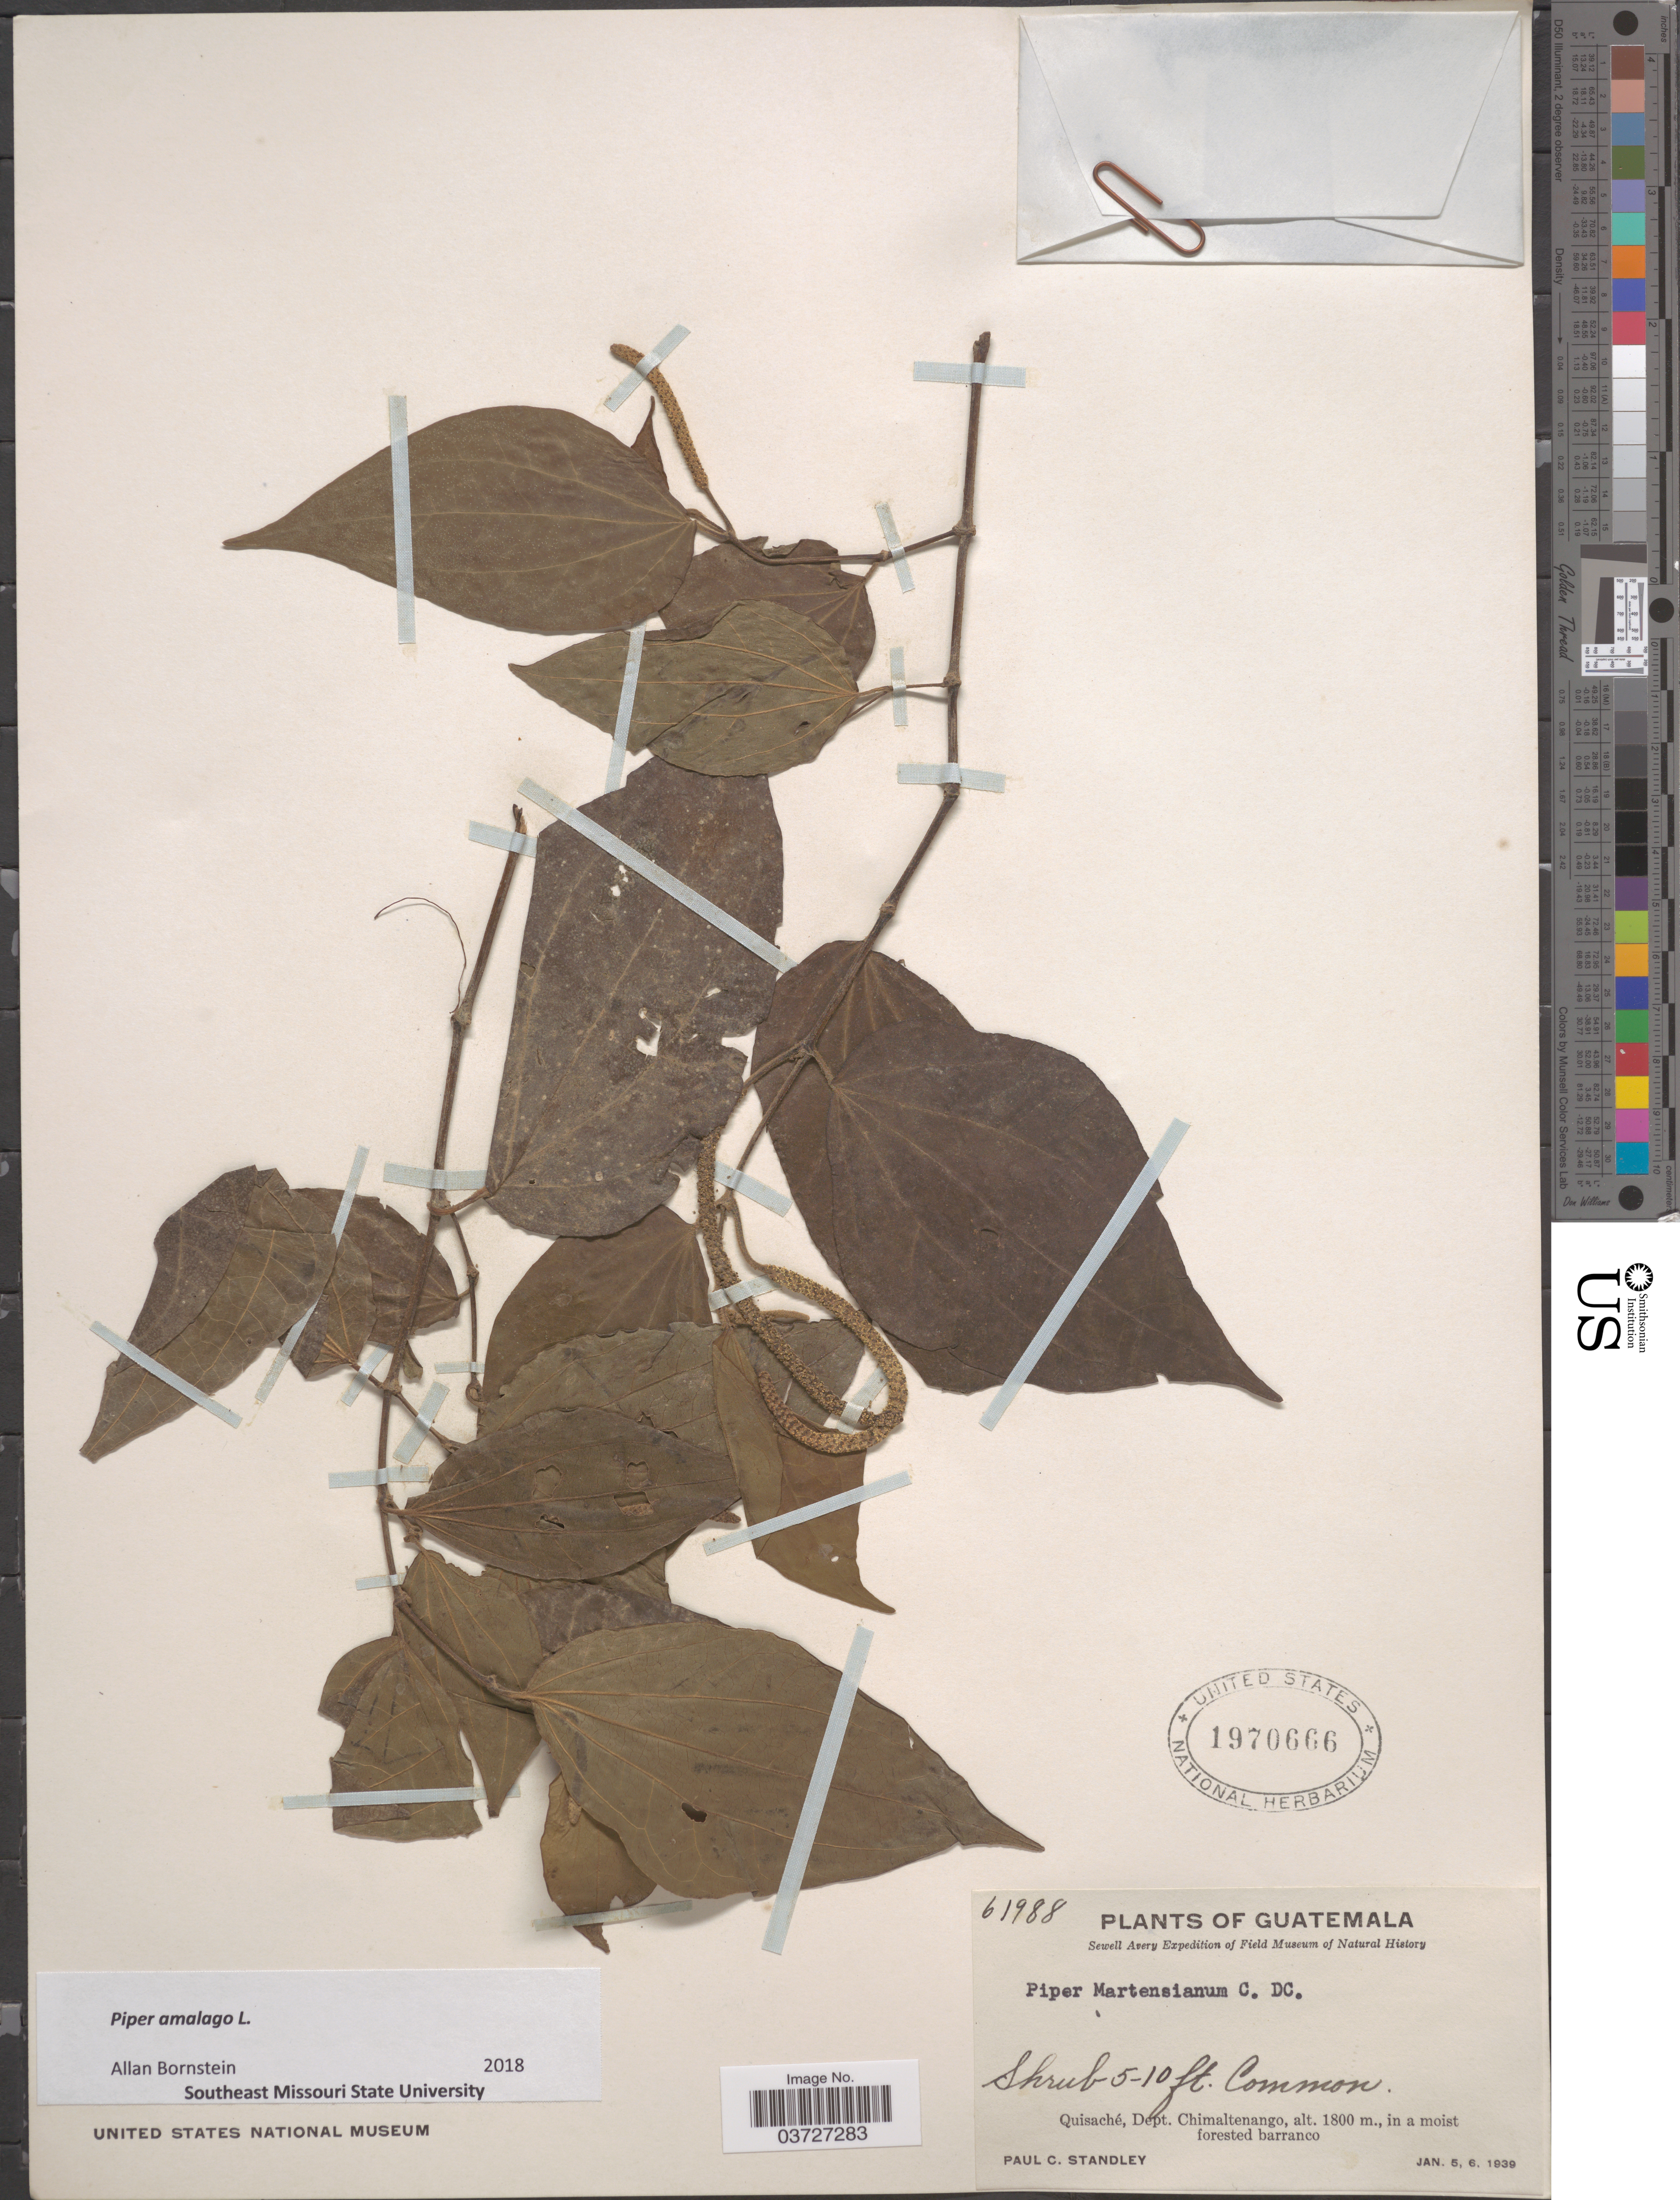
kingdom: Plantae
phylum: Tracheophyta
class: Magnoliopsida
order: Piperales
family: Piperaceae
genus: Piper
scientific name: Piper amalago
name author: L.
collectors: P. C. Standley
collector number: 61988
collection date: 1939-01-05/1939-01-06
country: Guatemala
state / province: Chimaltenango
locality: Quisaché, Dept. Chimaltenango.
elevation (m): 1800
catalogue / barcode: US 1970666